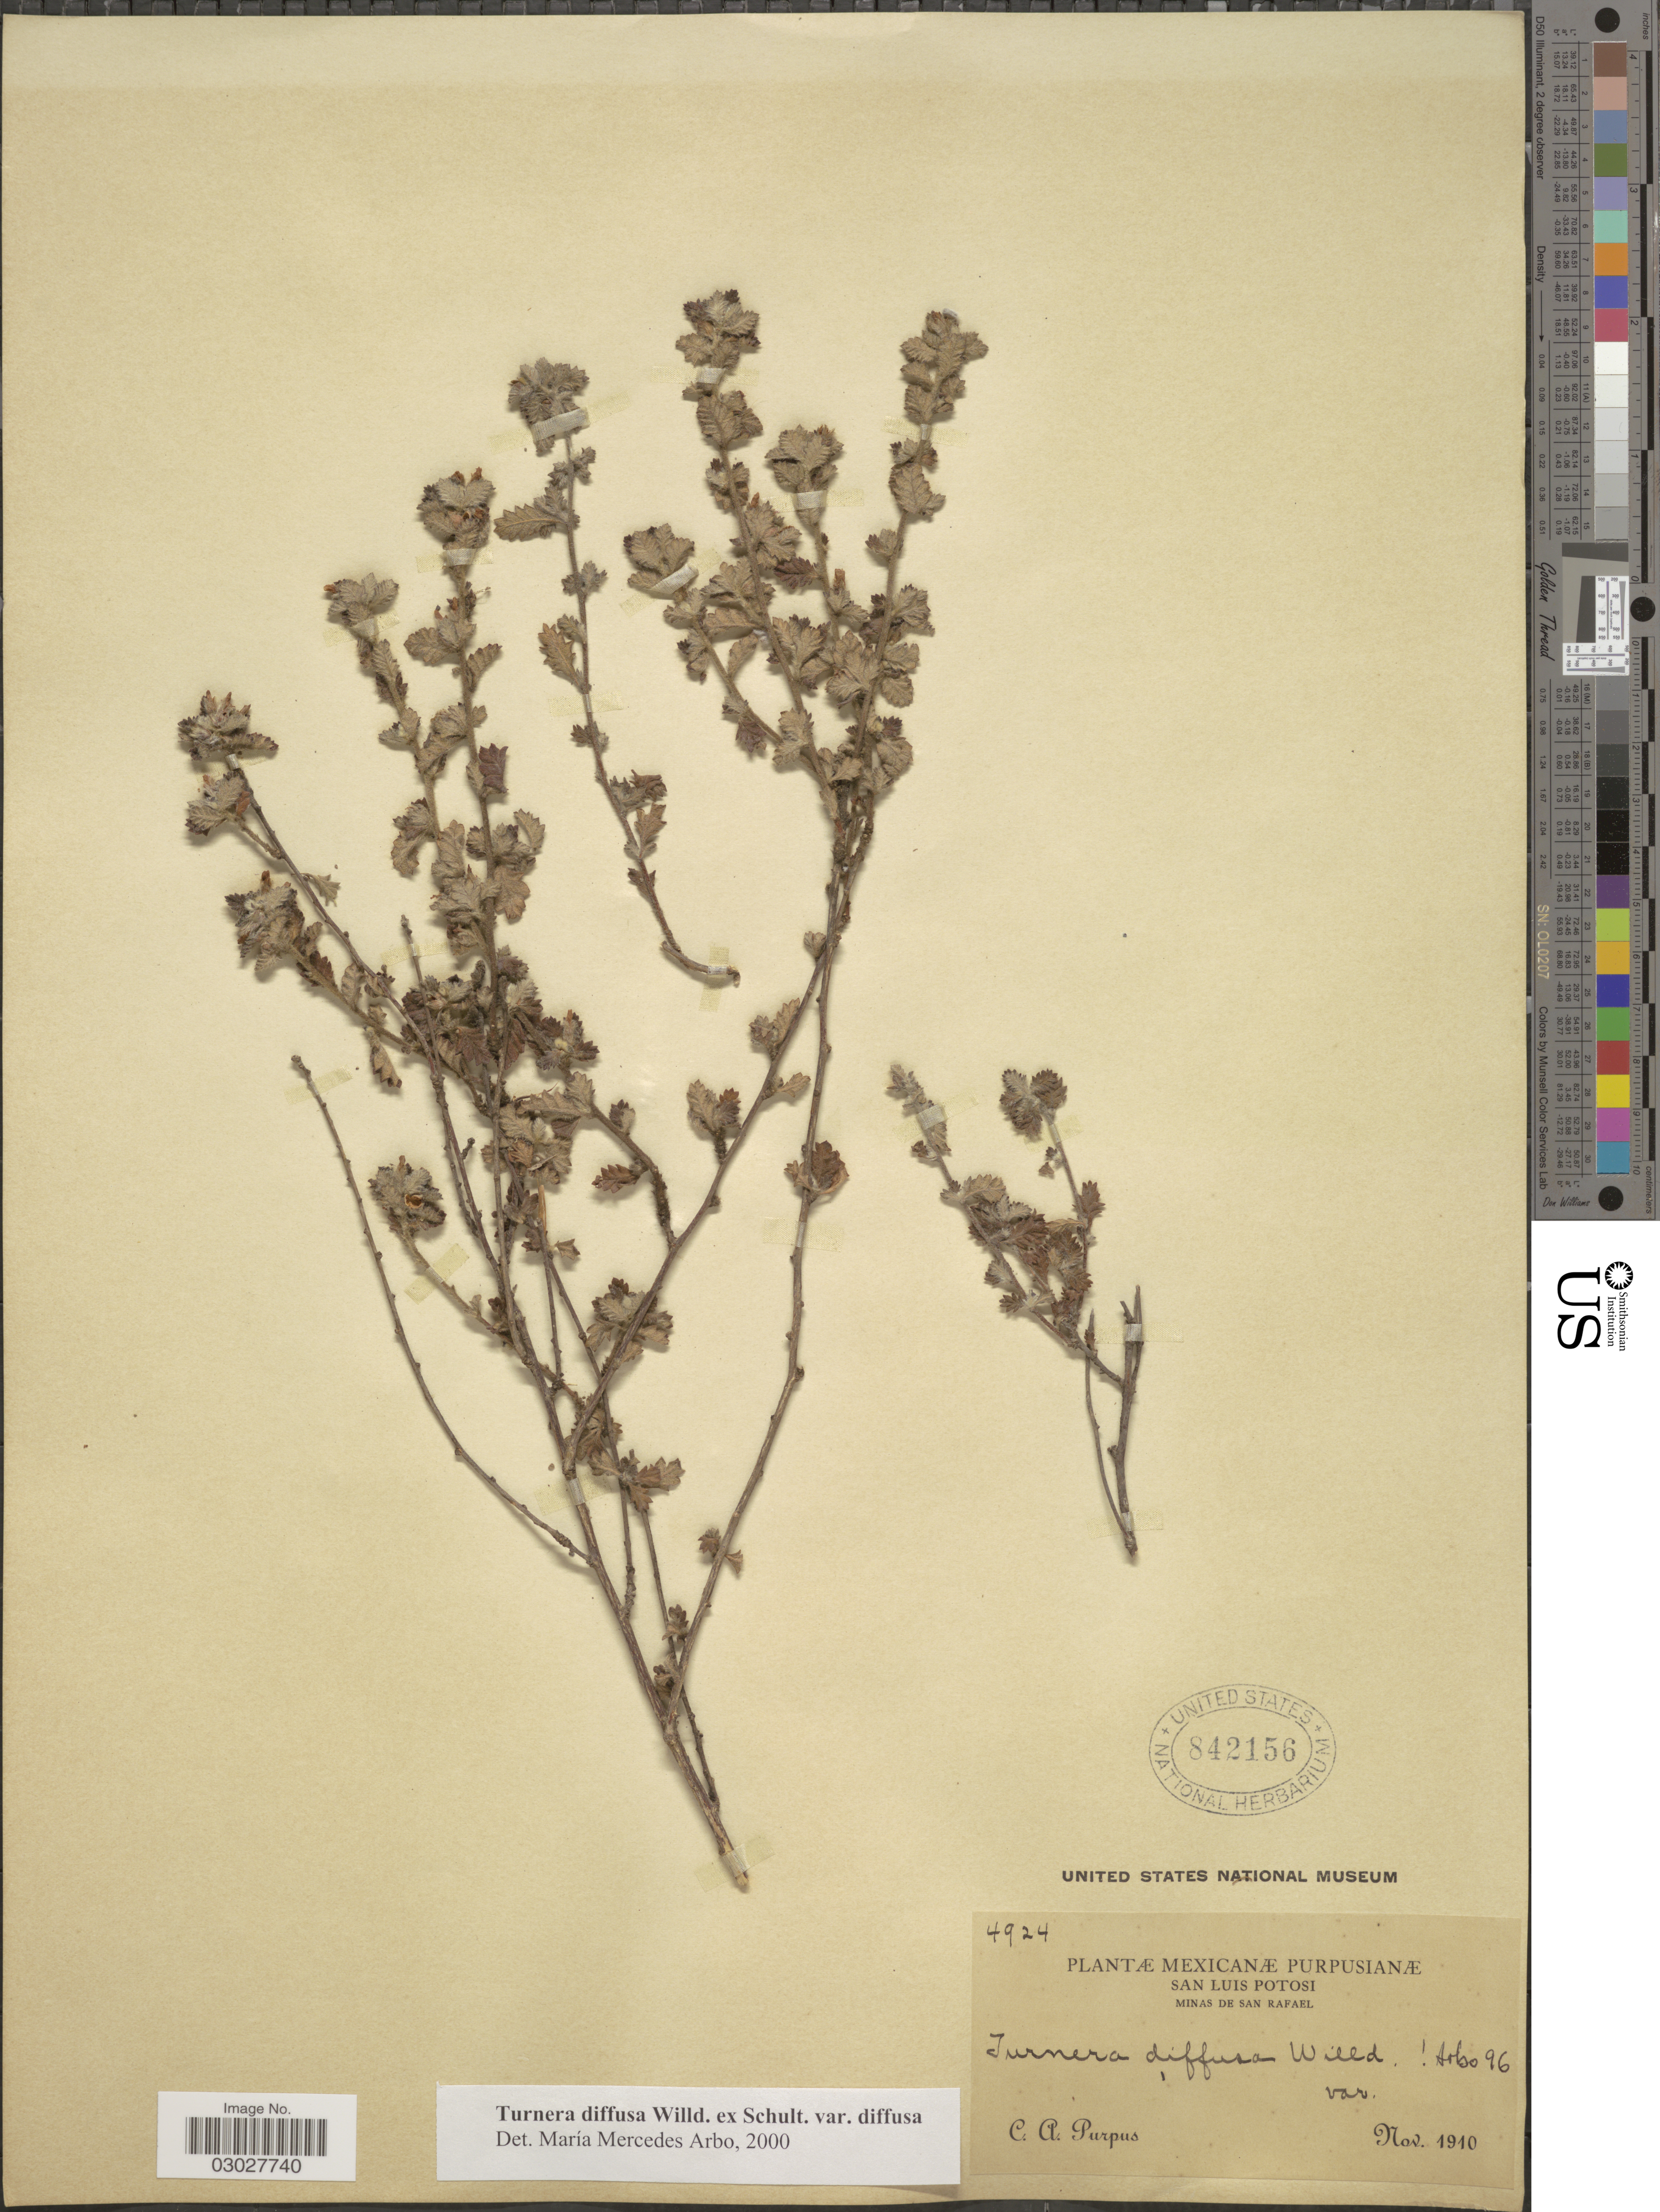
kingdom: Plantae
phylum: Tracheophyta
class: Magnoliopsida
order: Malpighiales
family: Turneraceae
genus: Turnera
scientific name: Turnera diffusa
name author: Willd. ex Schult.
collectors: C. A. Purpus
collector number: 4924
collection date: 1910-11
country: Mexico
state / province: San Luis Potosí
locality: Minas de San Rafael.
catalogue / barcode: US 842156